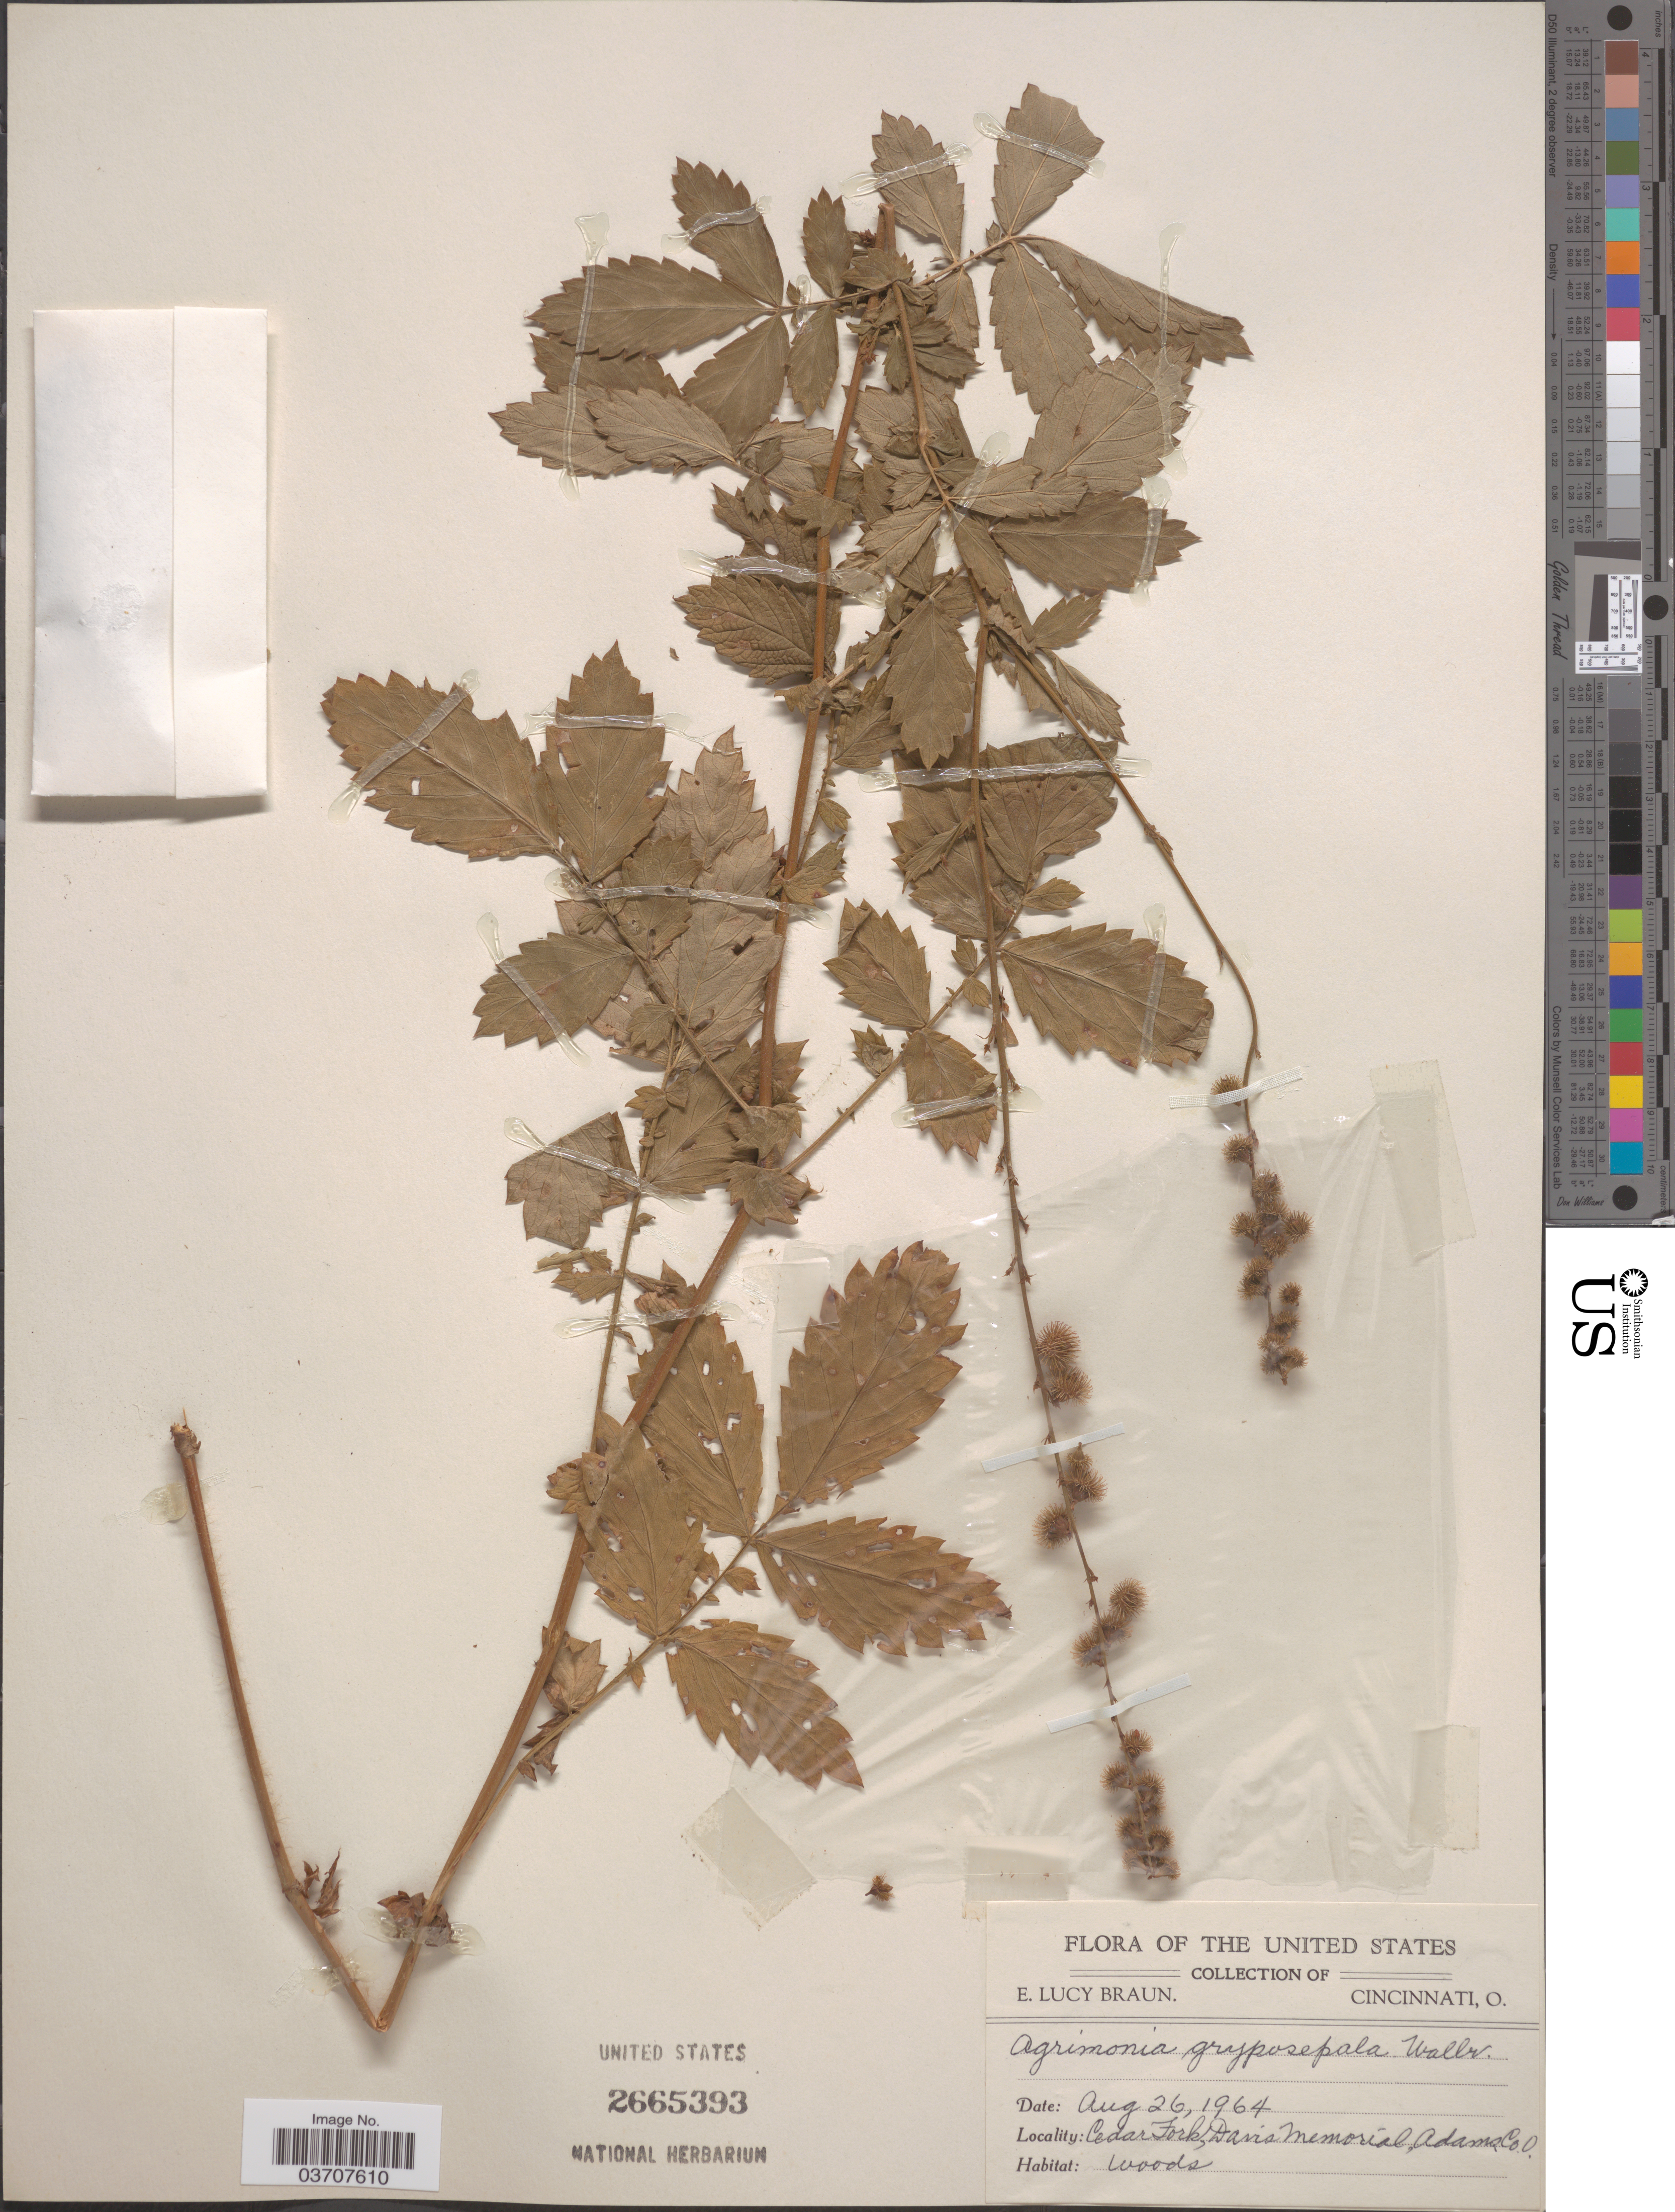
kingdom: Plantae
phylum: Tracheophyta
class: Magnoliopsida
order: Rosales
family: Rosaceae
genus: Agrimonia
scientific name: Agrimonia gryposepala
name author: Wallr.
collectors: E. L. Braun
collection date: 1964-08-26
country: United States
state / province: Ohio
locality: Cedar Fork, Davis Memorial, Adams Co.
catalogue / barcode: US 2665393